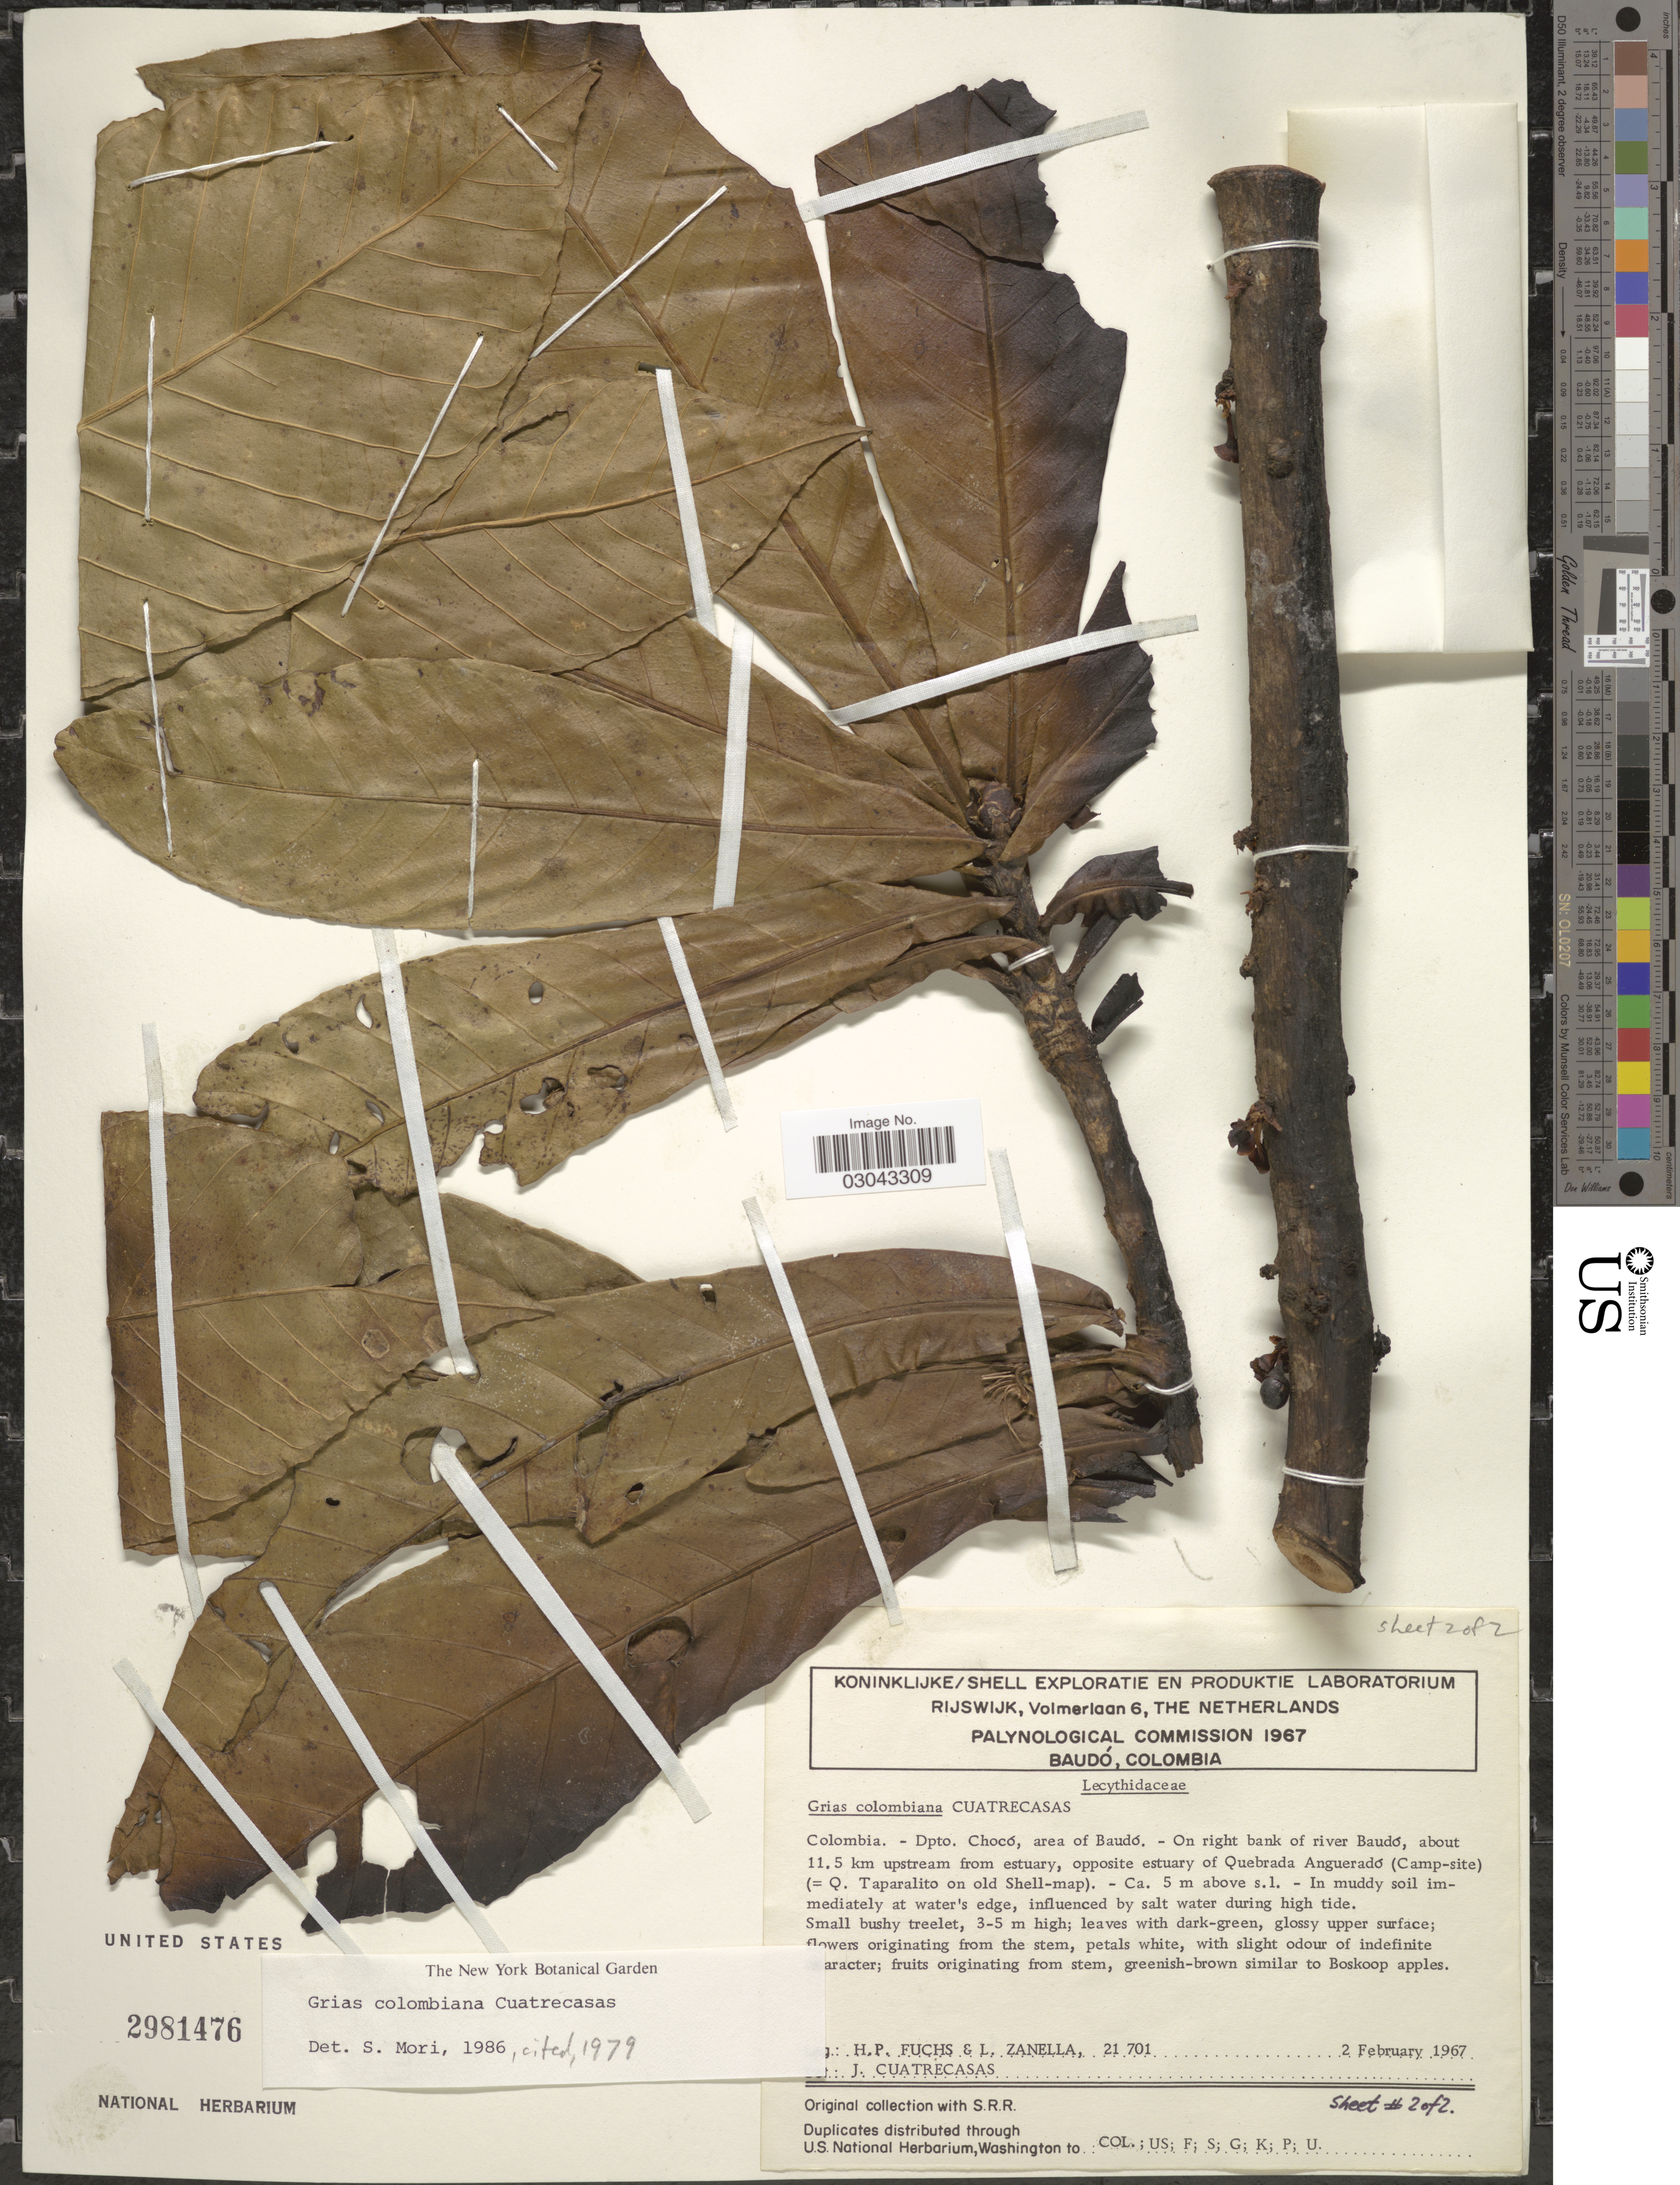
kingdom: Plantae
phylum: Tracheophyta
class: Magnoliopsida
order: Ericales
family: Lecythidaceae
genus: Grias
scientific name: Grias colombiana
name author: Cuatrec.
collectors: H. P. Fuchs & L. Zanella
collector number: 21701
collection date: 1967-02-02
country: Colombia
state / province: Chocó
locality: Dpto. Chocó, area of Baudó, On right bank of river Baudó, about 11.5 km upstream from estuary, opposite of Quebrada Angueradó (Camp-site).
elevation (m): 5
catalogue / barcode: US 2981476